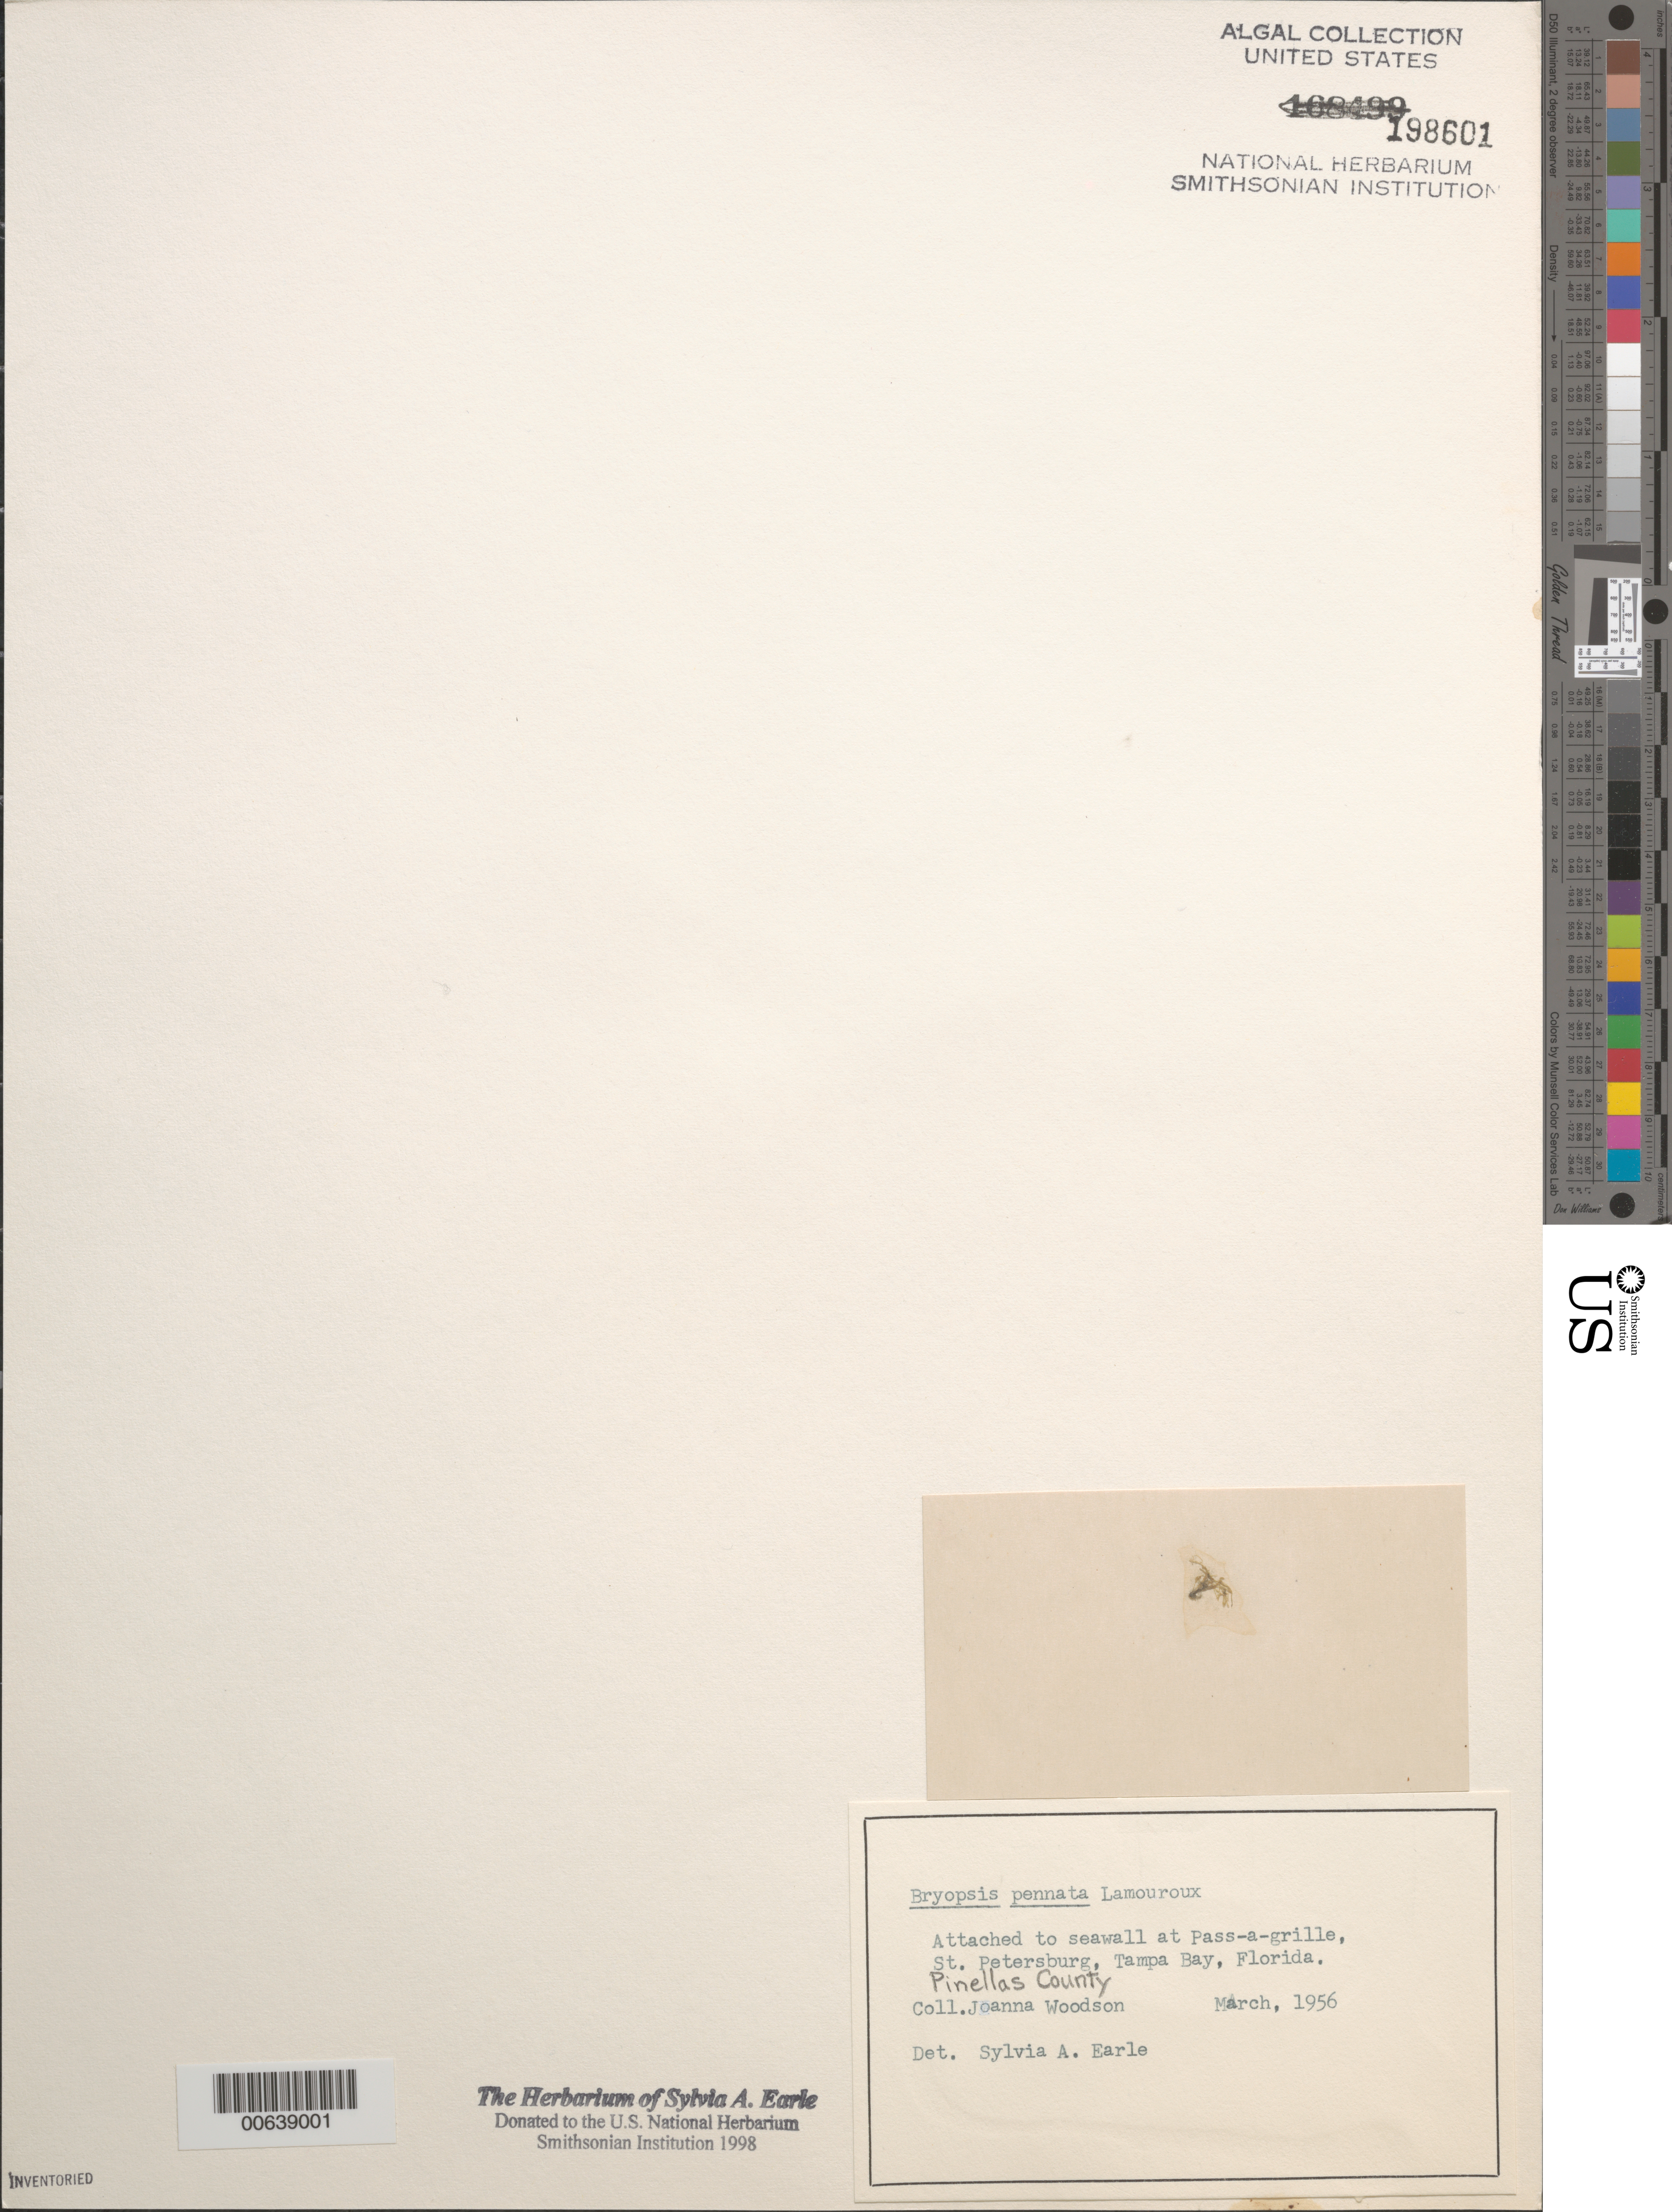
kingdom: Plantae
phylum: Chlorophyta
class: Ulvophyceae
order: Bryopsidales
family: Bryopsidaceae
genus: Bryopsis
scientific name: Bryopsis pennata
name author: J.V.Lamouroux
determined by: Earle, S. A.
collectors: J. Woodson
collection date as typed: Mar 1956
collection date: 1956-03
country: United States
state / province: Florida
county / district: Pinellas County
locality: Pass-a-Grille Beach, St. Petersburg, Tampa Bay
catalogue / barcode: US 198601